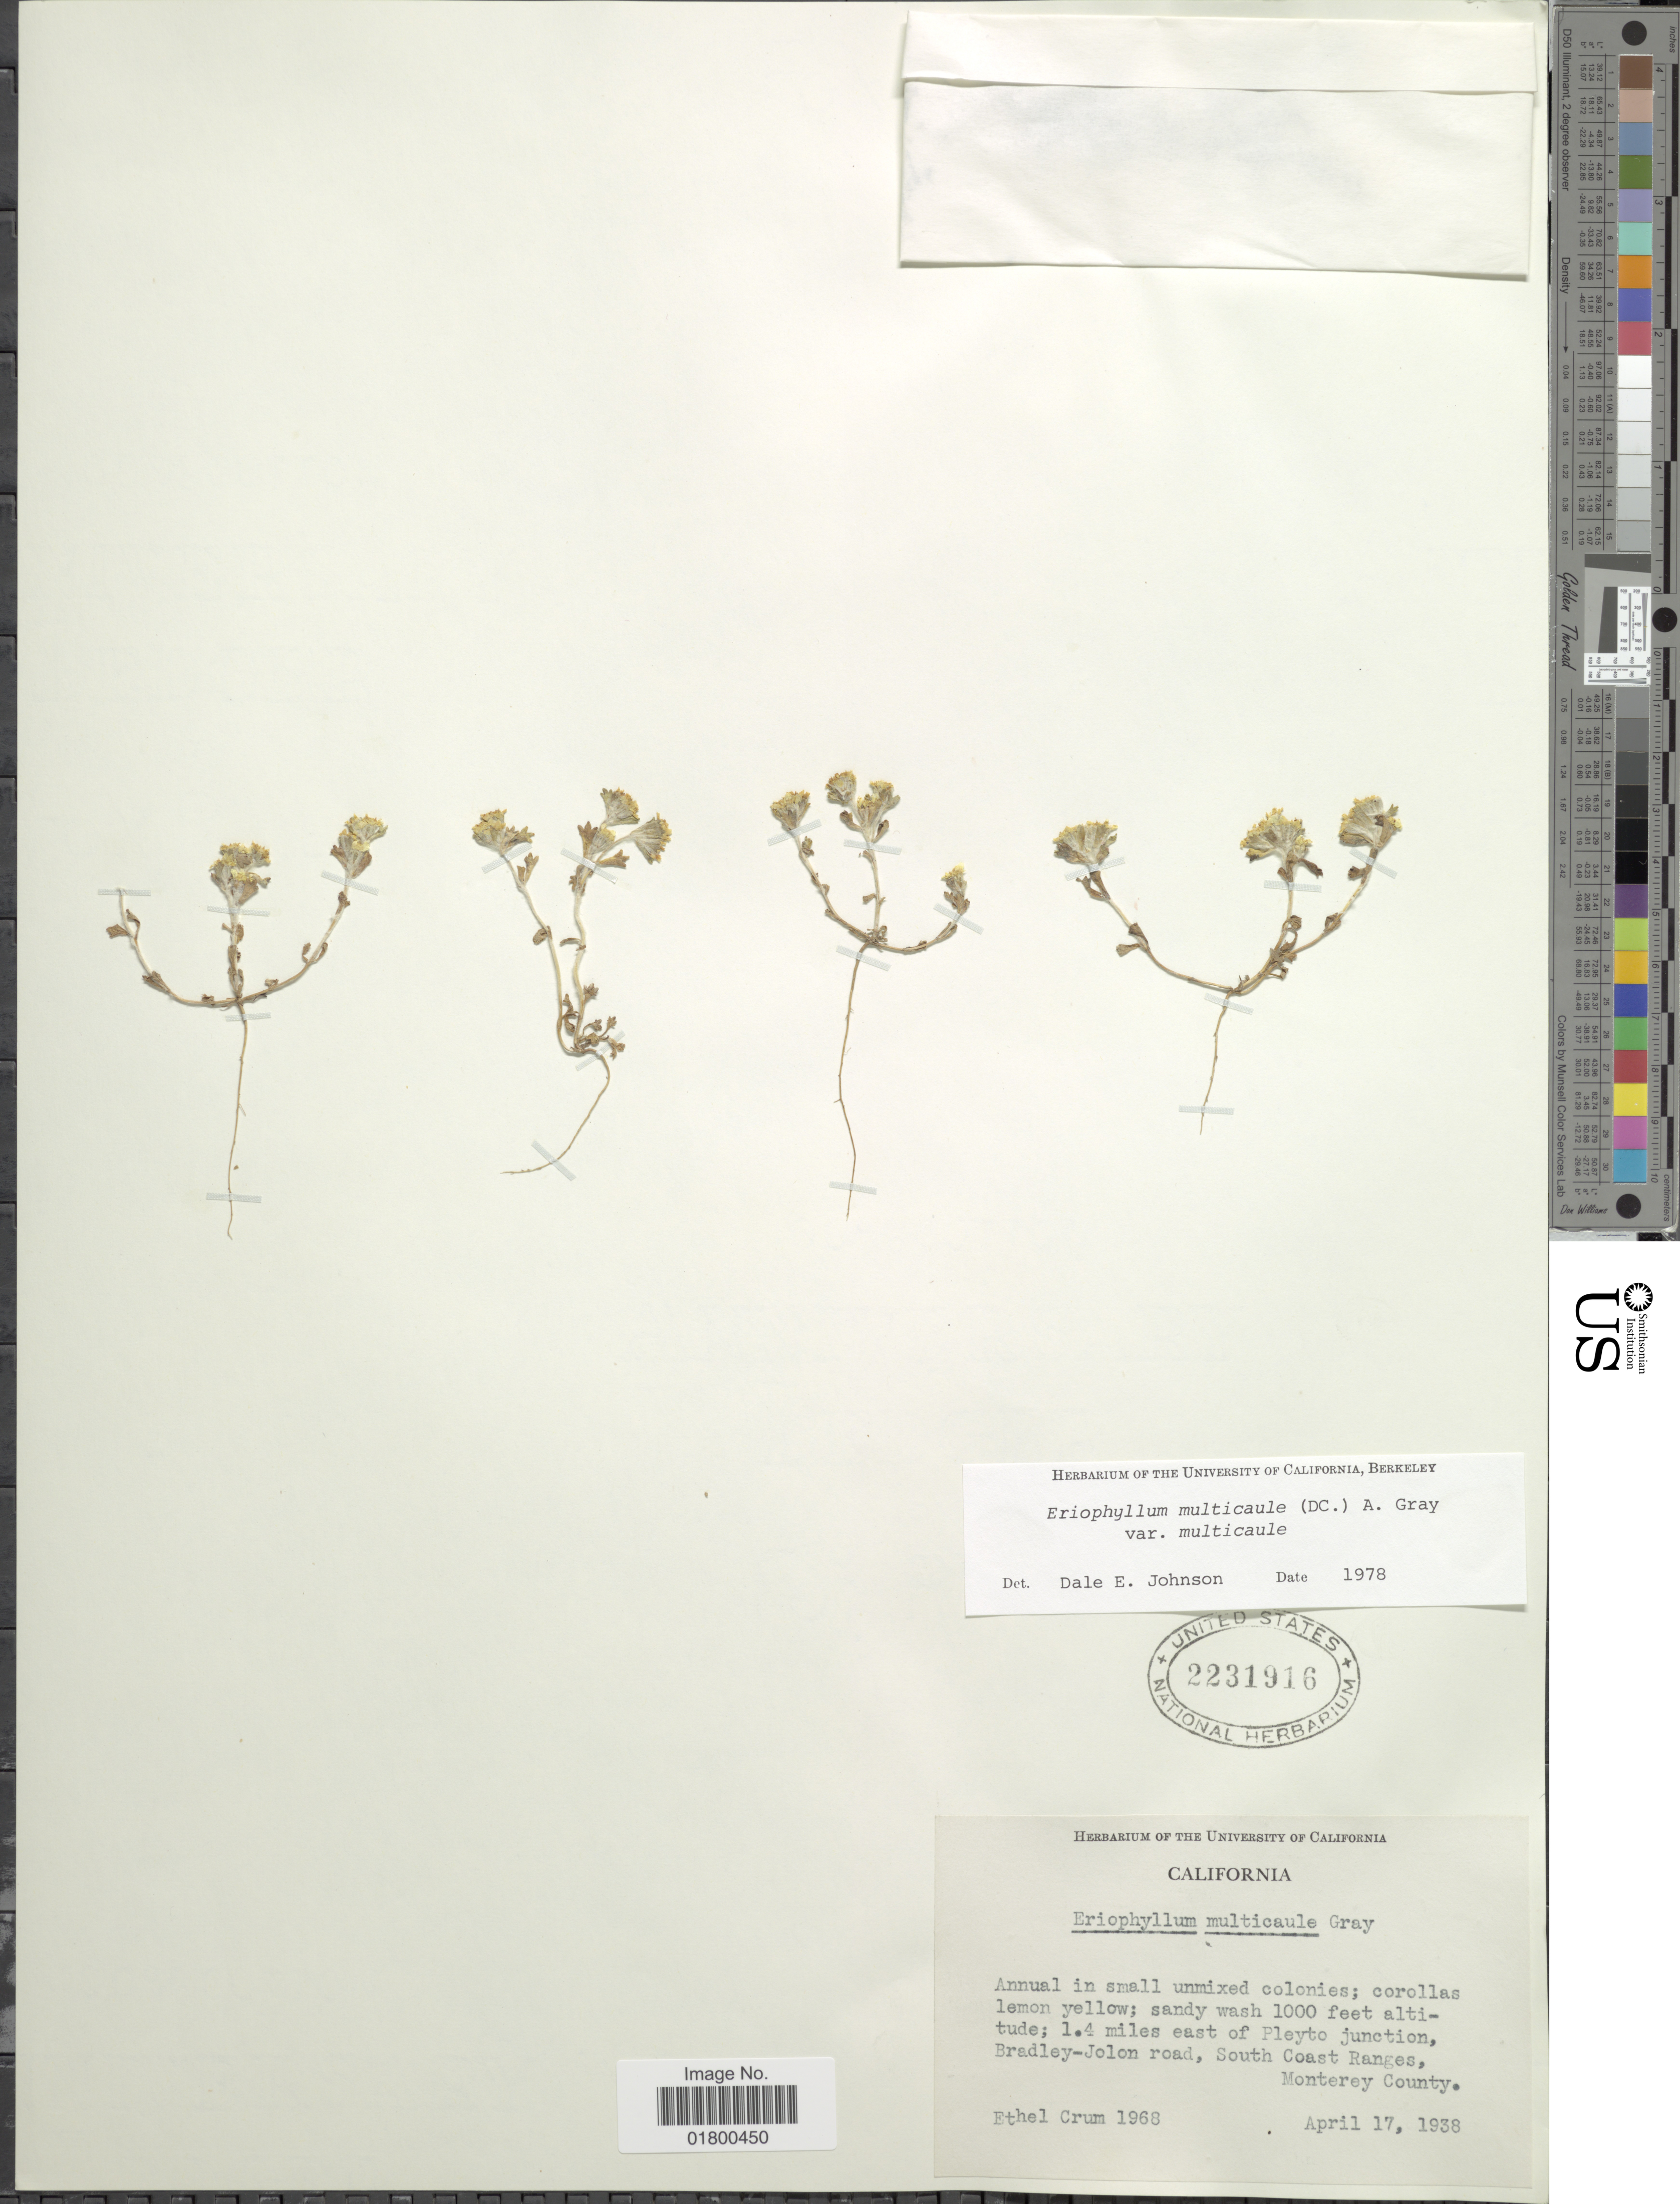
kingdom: Plantae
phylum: Tracheophyta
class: Magnoliopsida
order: Asterales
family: Asteraceae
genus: Eriophyllum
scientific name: Eriophyllum multicaule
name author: (DC.) A. Gray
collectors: E. K. Crum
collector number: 1968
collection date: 1938-04-17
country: United States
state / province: California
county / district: Monterey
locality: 1.4 miles east of Pleyto junction, Bradley-Jolon road, South Coast Ranges, Monterey County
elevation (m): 305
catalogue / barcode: US 2231916